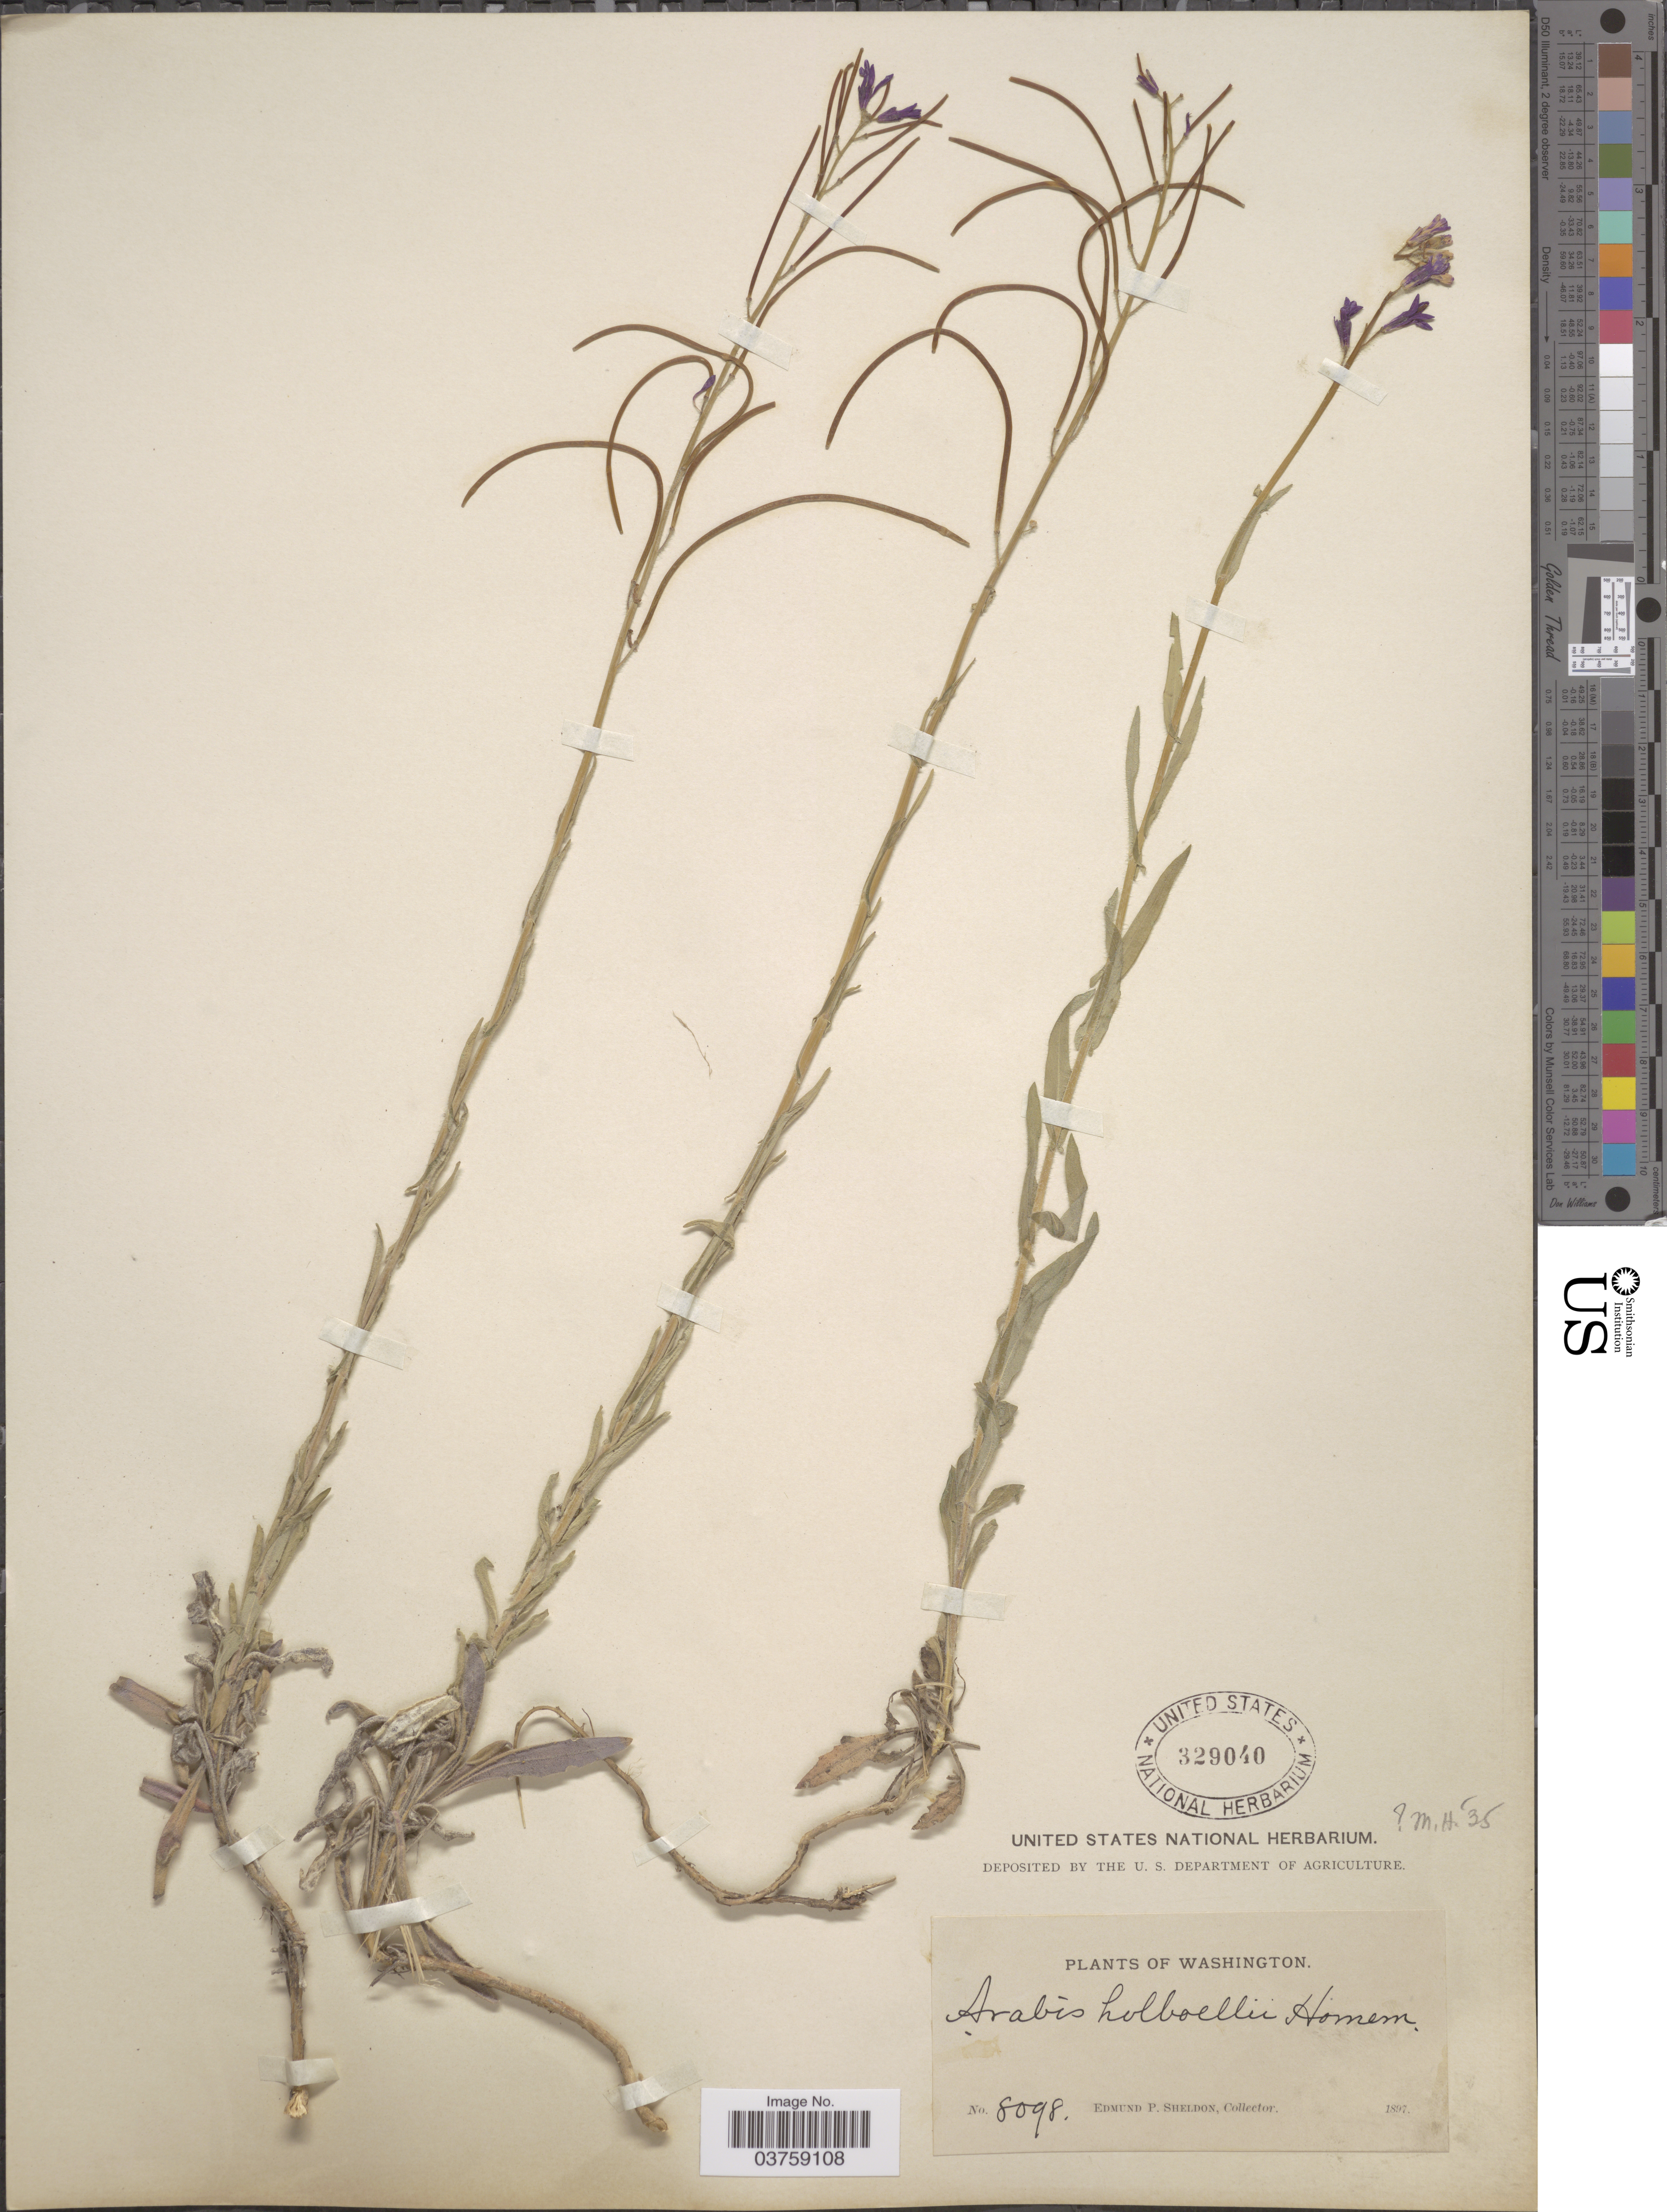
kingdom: Plantae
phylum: Tracheophyta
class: Magnoliopsida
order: Brassicales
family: Brassicaceae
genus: Arabis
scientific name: Arabis sparsiflora var. subvillosa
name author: (S. Watson) Rollins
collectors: E. P. Sheldon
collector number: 8098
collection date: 1897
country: United States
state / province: Washington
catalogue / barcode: US 329040